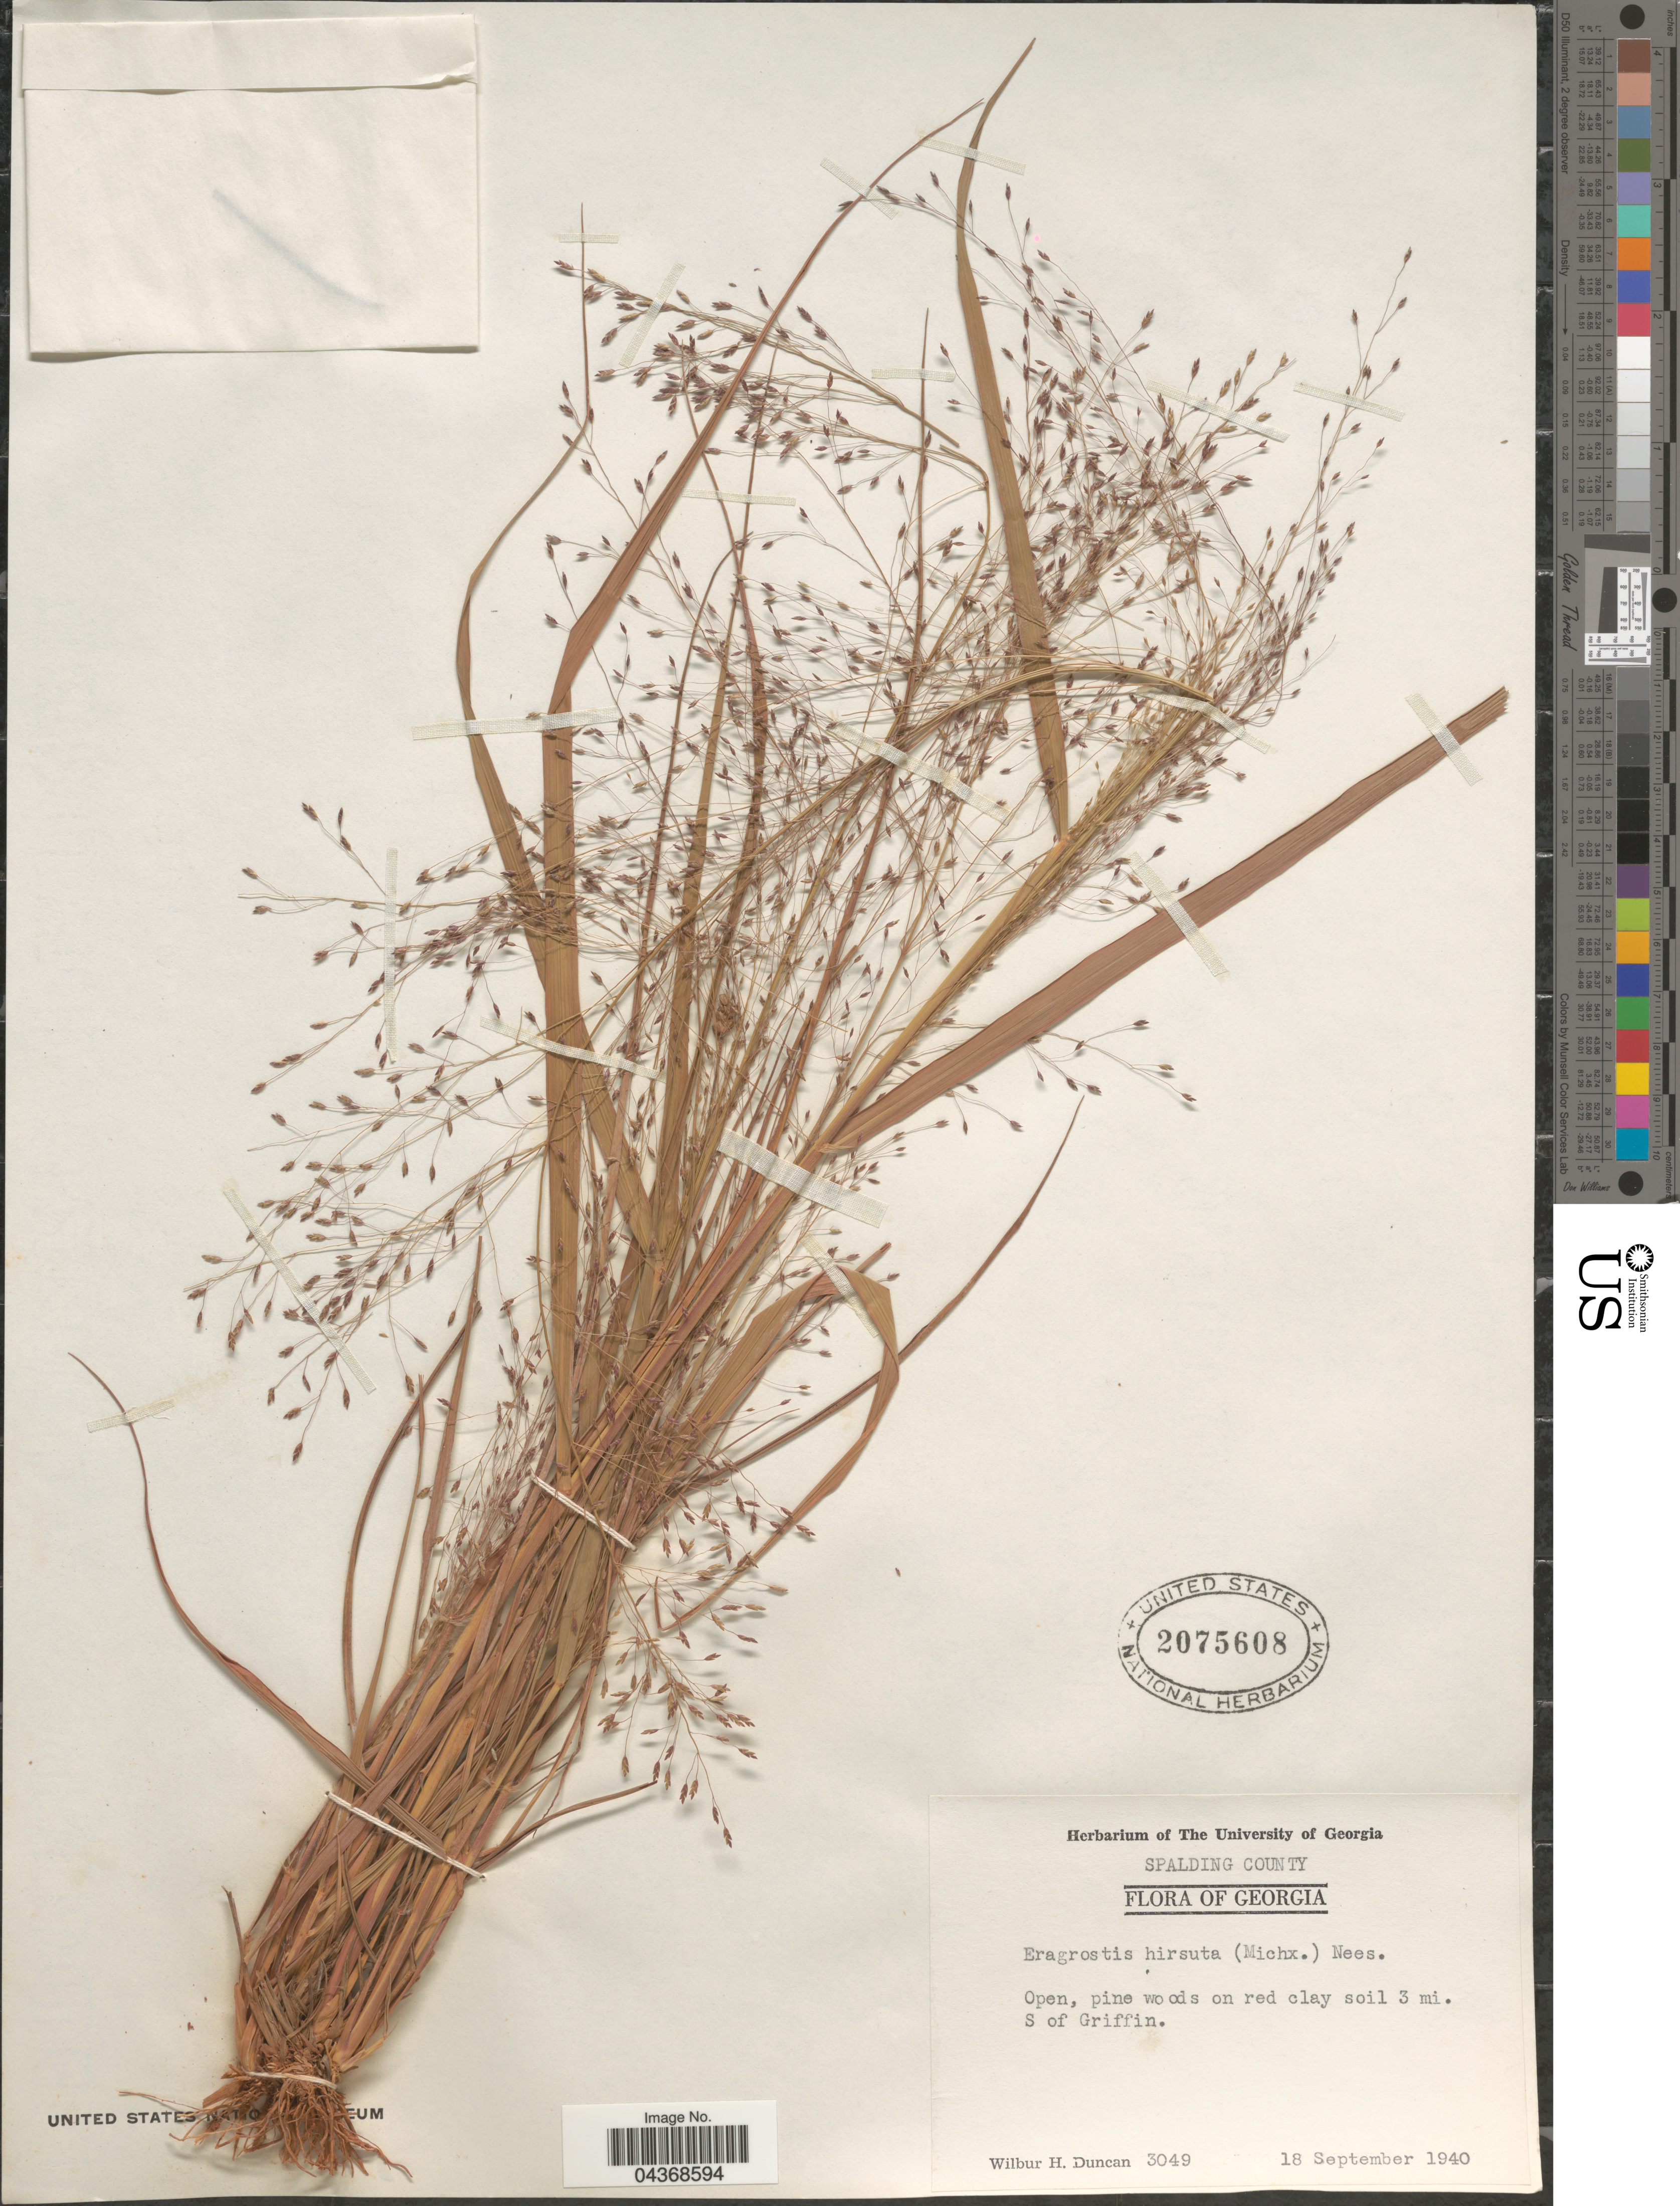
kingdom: Plantae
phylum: Tracheophyta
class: Liliopsida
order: Poales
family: Poaceae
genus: Eragrostis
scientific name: Eragrostis hirsuta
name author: (Michx.) Nees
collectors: W. H. Duncan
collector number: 3049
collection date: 1940-09-18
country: United States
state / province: Georgia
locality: Spalding County. 3 mi. S of Griffin.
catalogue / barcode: US 2075608